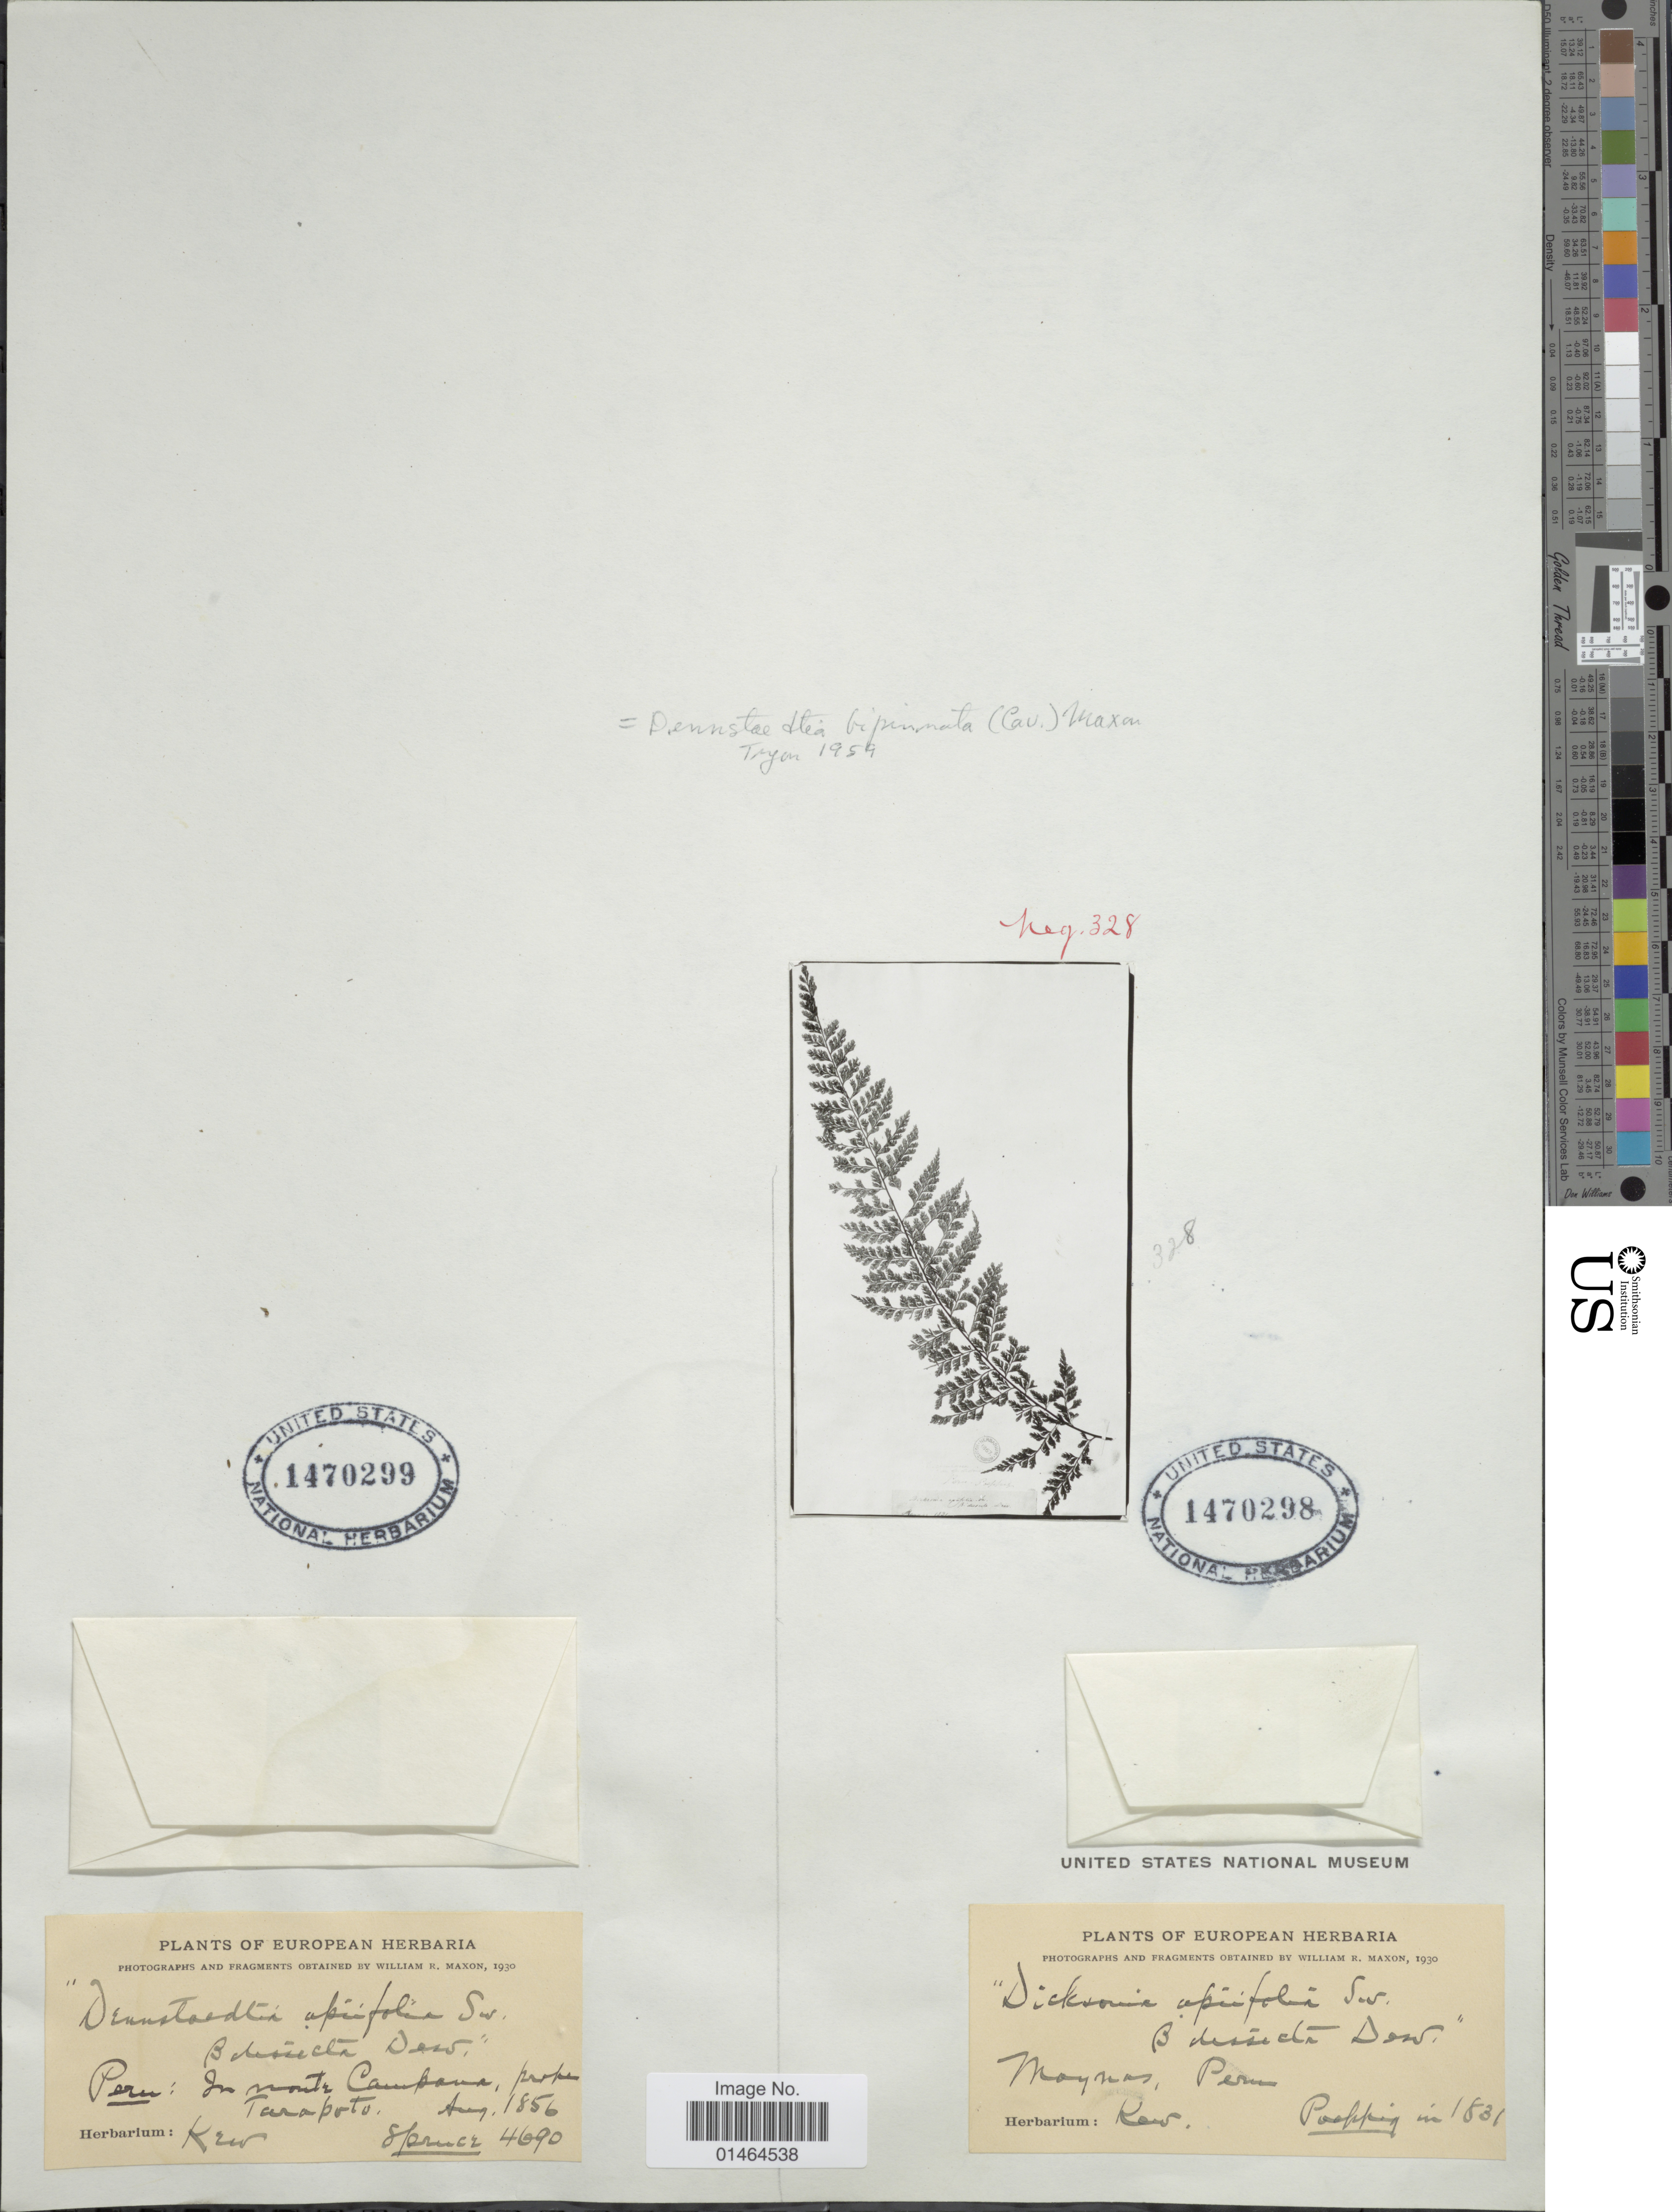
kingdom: Plantae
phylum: Tracheophyta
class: Polypodiopsida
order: Polypodiales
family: Dennstaedtiaceae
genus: Dennstaedtia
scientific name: Dennstaedtia bipinnata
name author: (Cav.) Maxon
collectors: -. Spruce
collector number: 4690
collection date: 1856-08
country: Peru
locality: In monte Campana, prope Tarapoto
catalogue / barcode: US 1470299-2